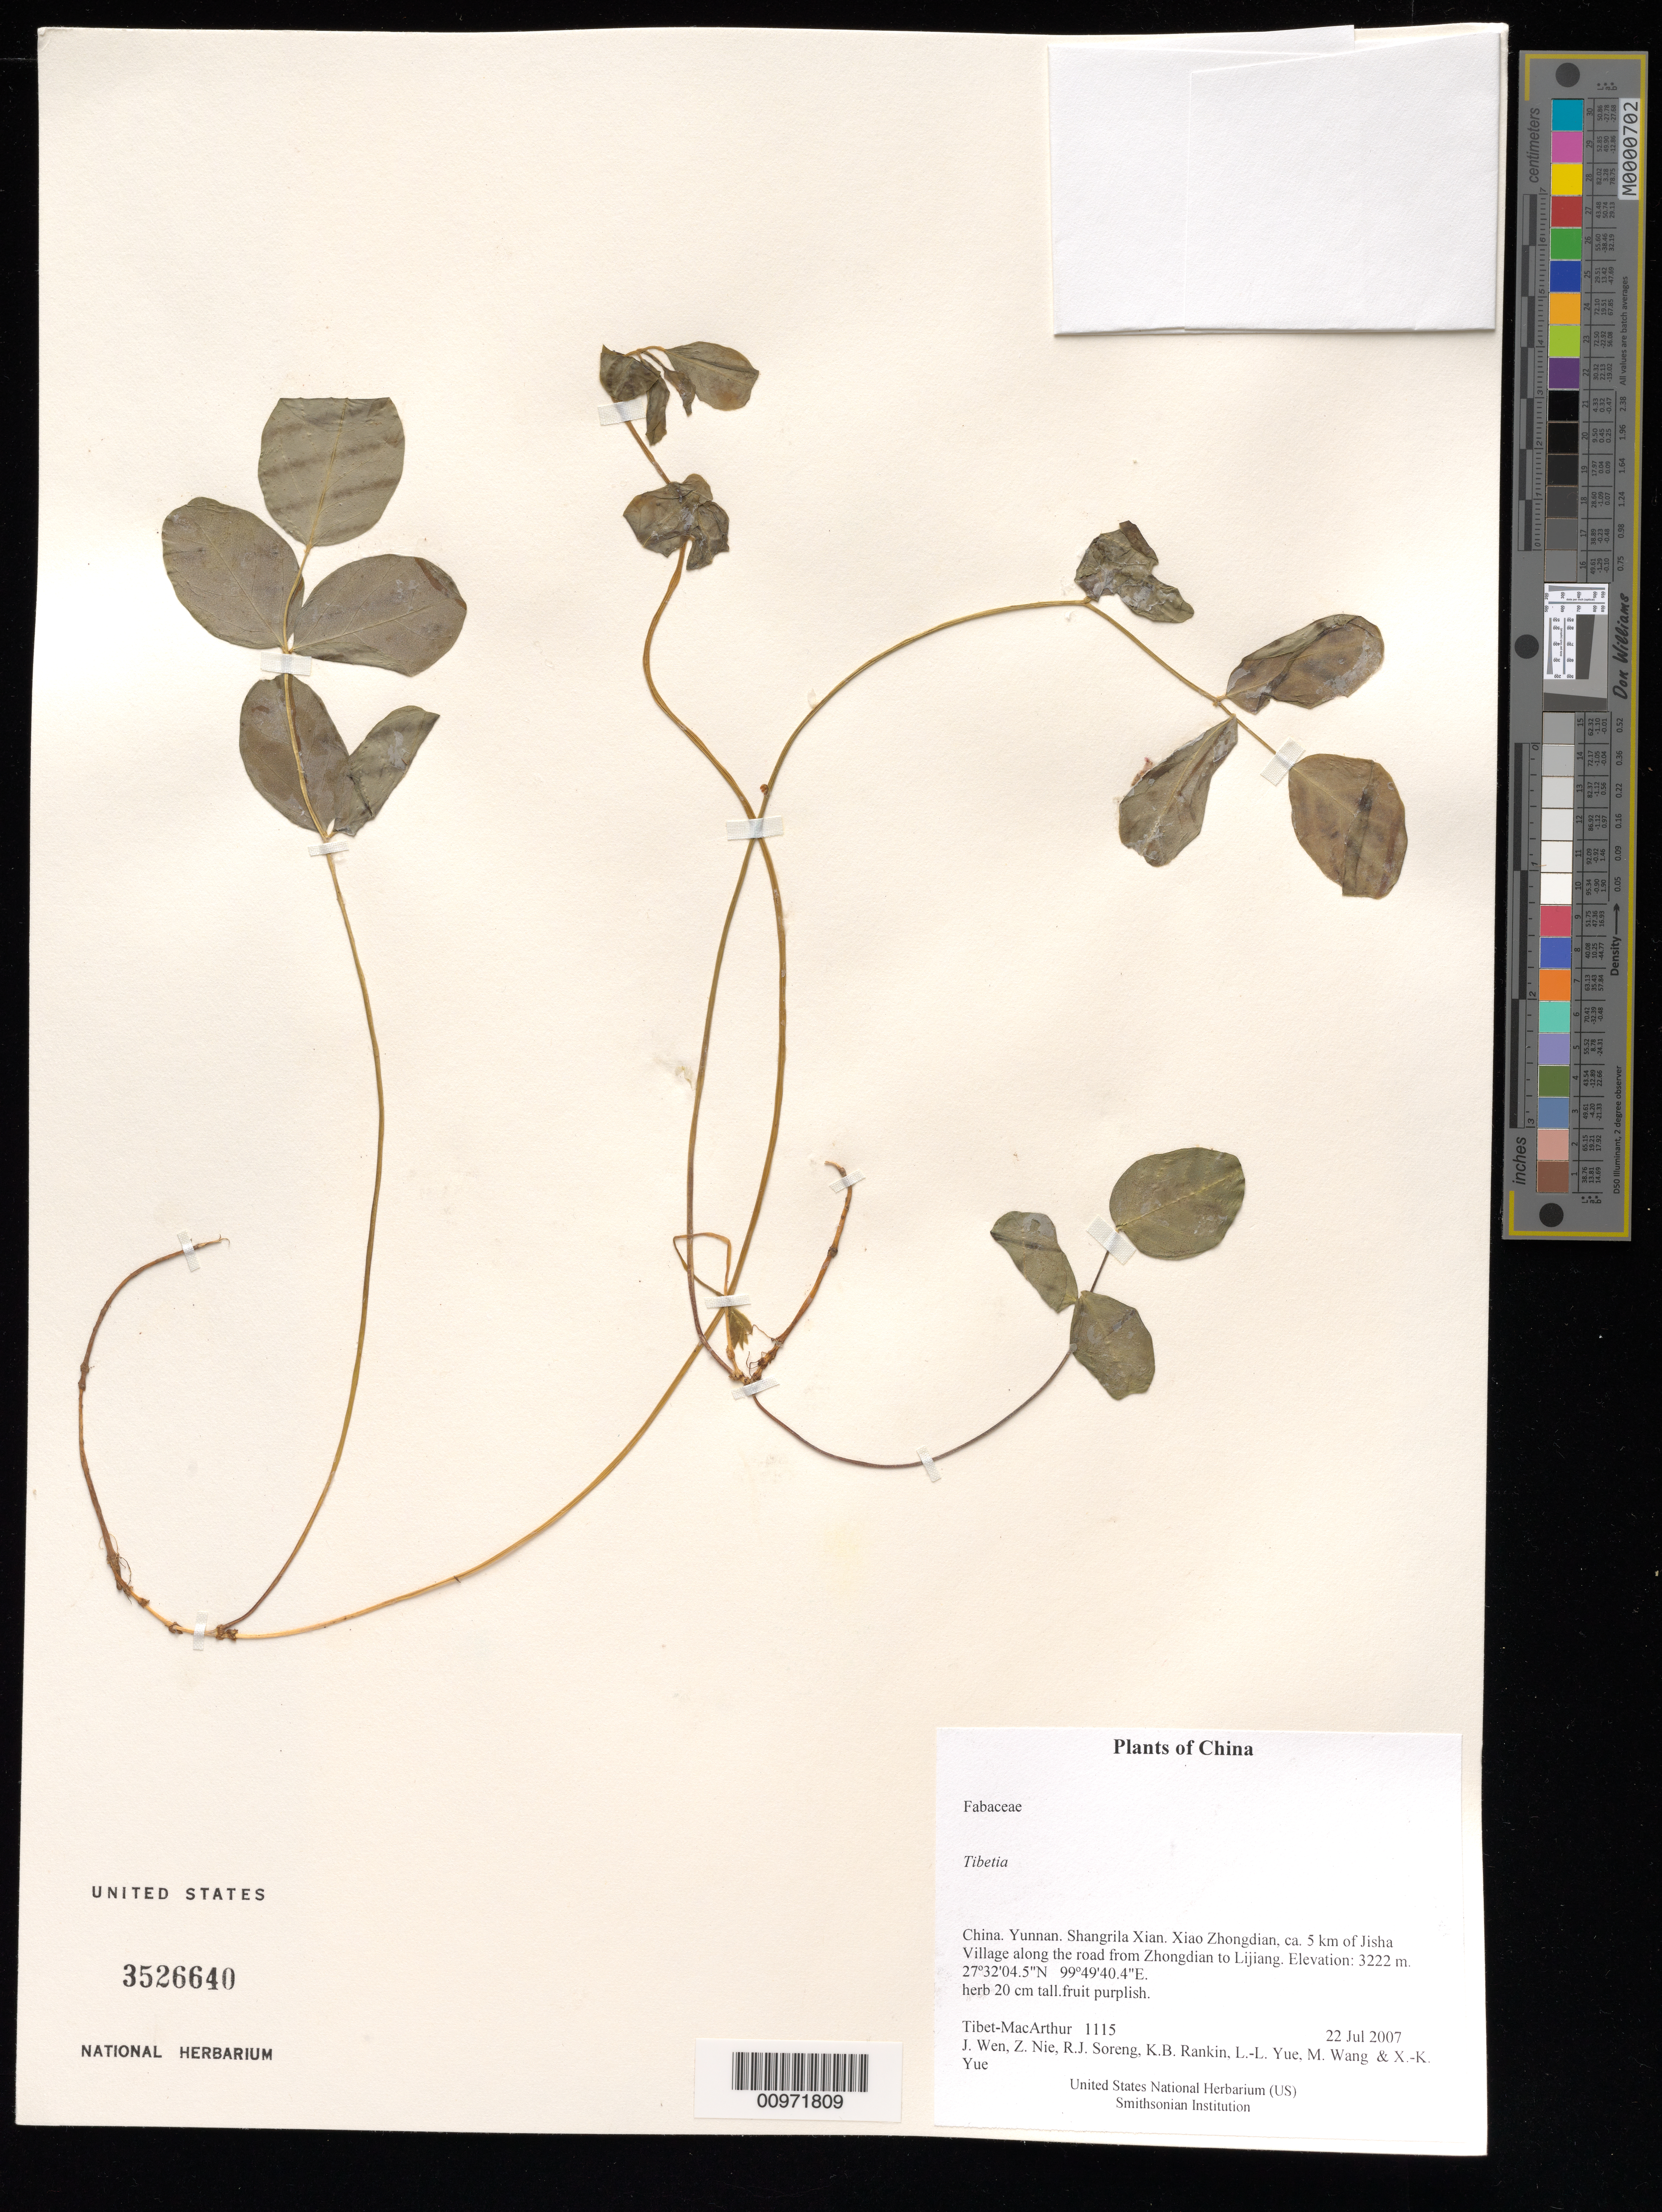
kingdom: Plantae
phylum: Tracheophyta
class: Magnoliopsida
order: Fabales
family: Fabaceae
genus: Tibetia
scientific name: Tibetia sp.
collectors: Tibet-MacArthur, J. Wen, Z. Nie, R. J. Soreng, K. Rankin, L. Yue, M. Wang & X. Yue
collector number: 1115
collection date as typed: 22 Jul 2007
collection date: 2007-07-22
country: China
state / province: Yunnan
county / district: Shangrila Xian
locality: Xiao Zhongdian, ca. 5 km of Jisha Village along the road from Zhongdian to Lijiang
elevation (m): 3222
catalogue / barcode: US 3526640